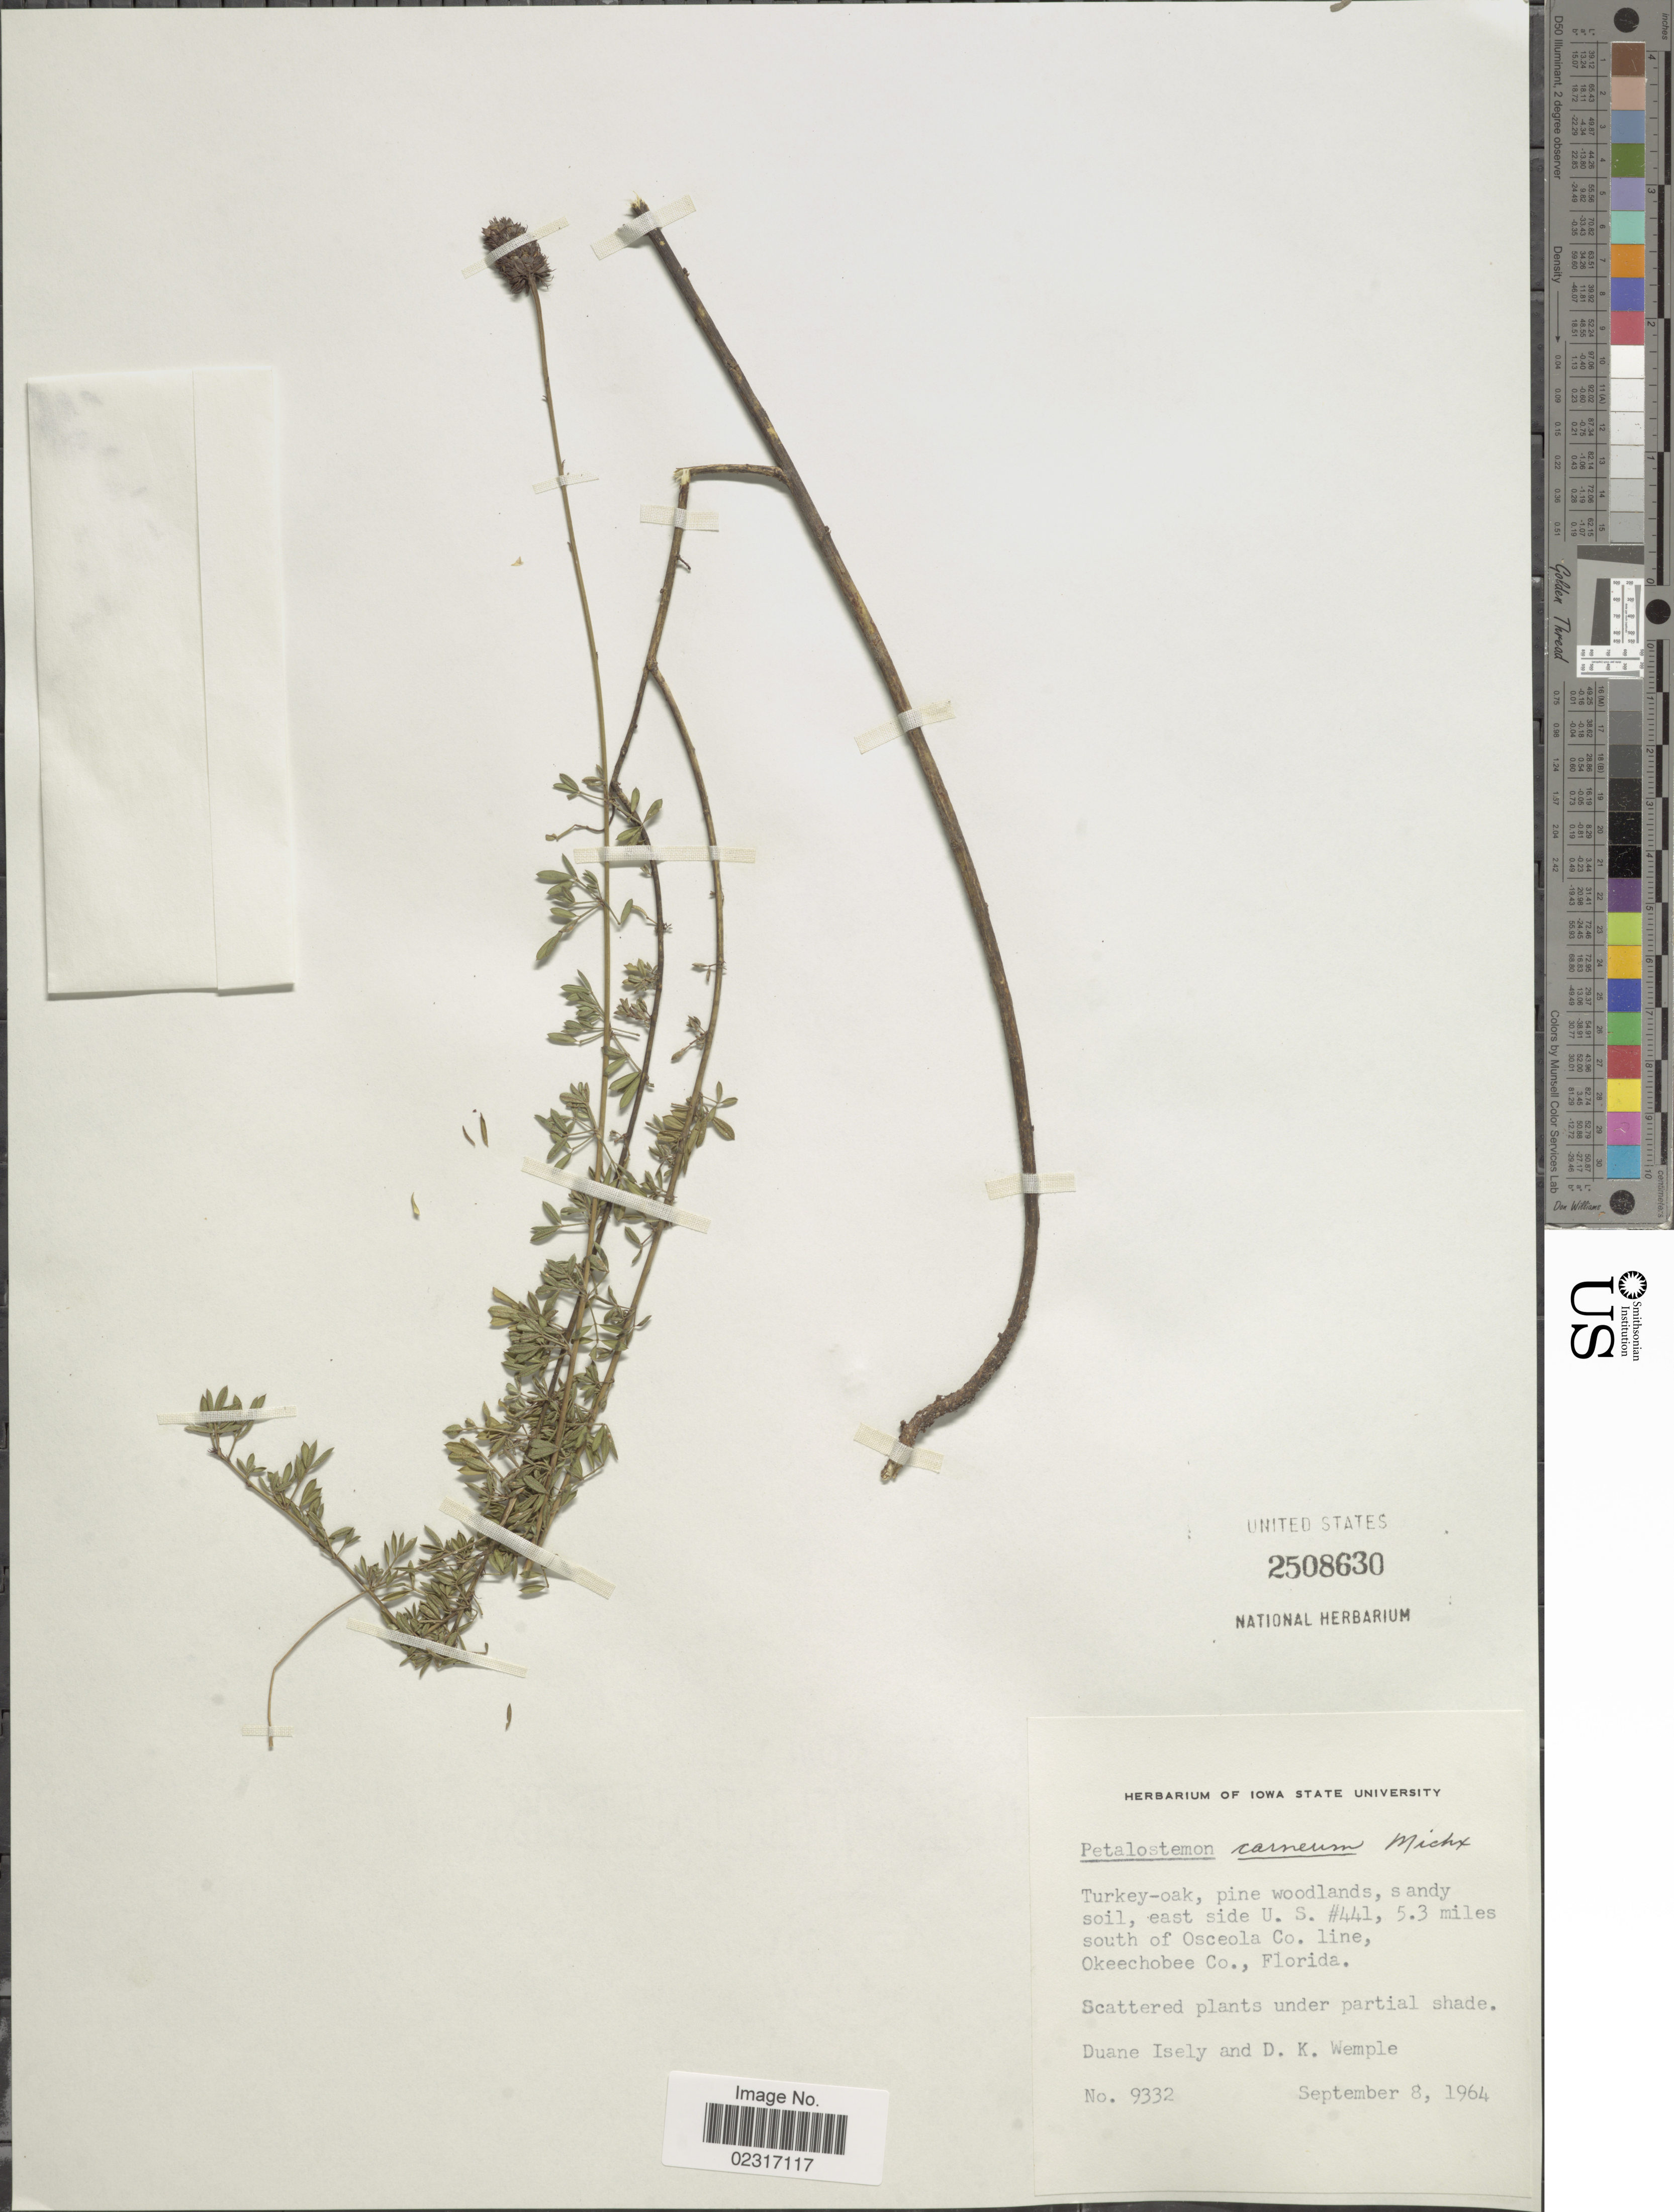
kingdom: Plantae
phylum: Tracheophyta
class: Magnoliopsida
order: Fabales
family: Fabaceae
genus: Dalea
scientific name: Dalea carnea var. carnea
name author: (Michx.) Poir.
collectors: D. Isely & D. Wemple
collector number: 9332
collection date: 1964-09-08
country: United States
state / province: Florida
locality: East side U.S. #441, 5.3 miles south of Osceola Co. line, Okeechobee Co.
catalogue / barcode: US 2508630